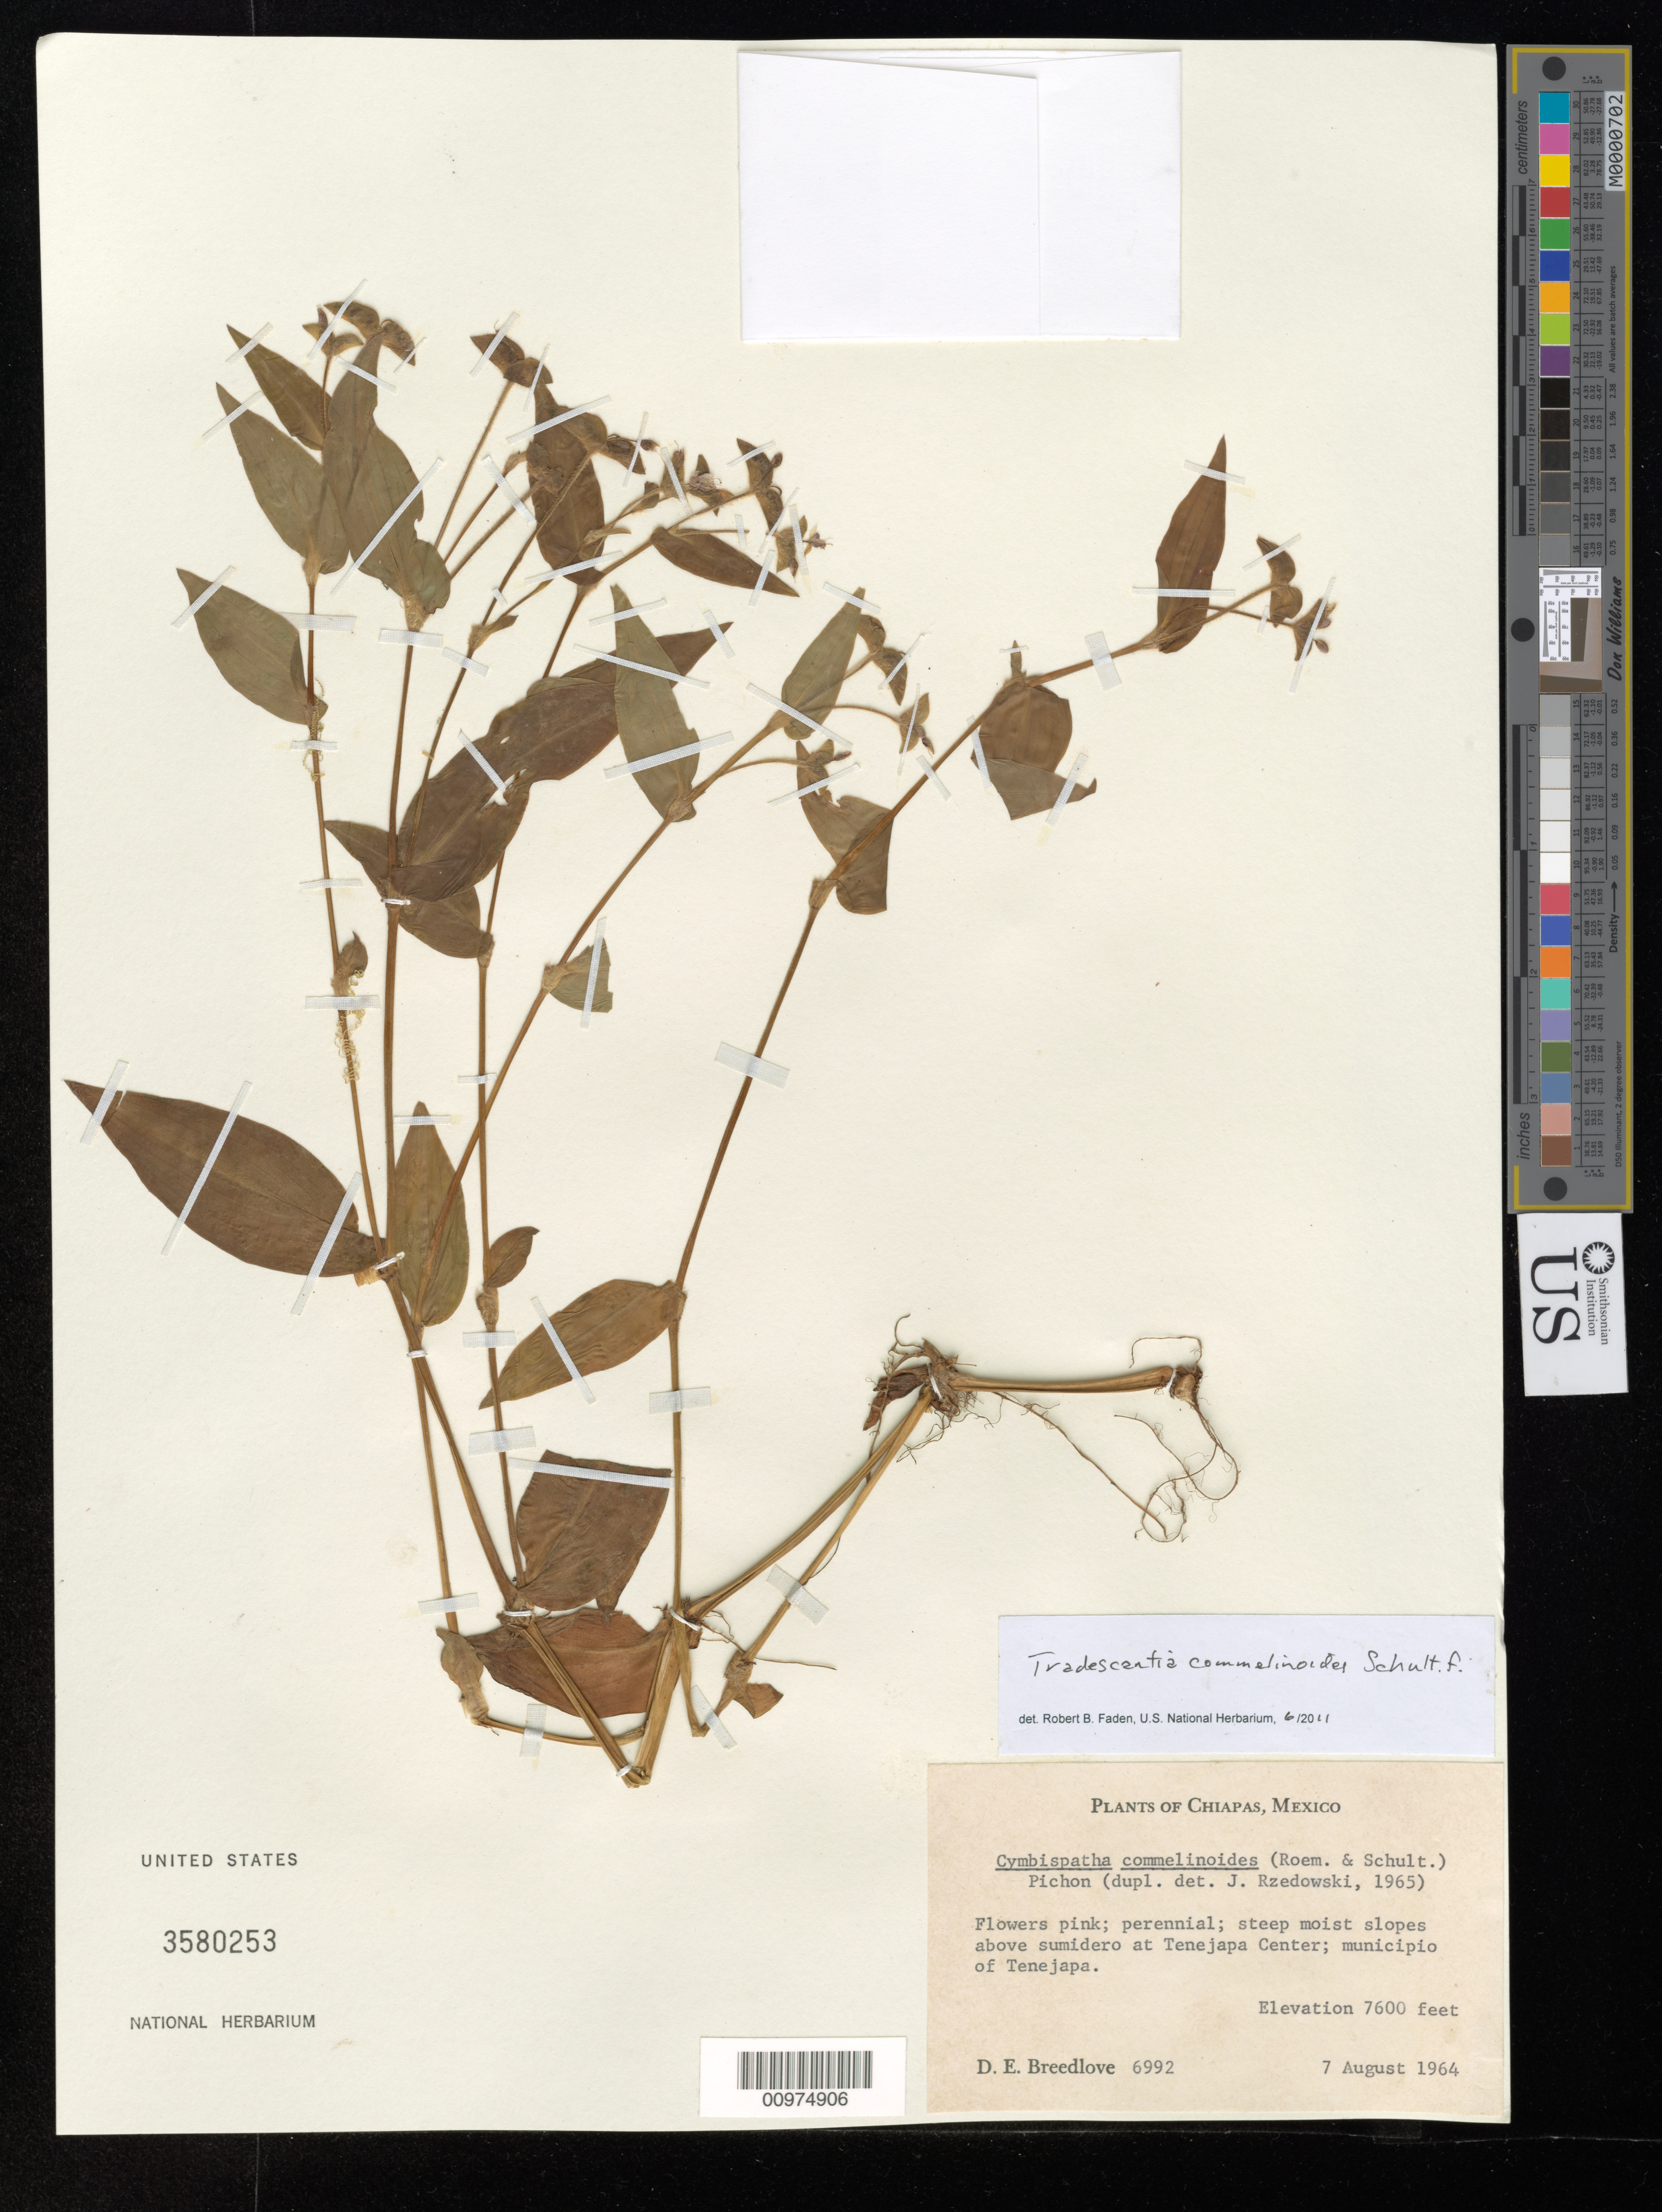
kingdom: Plantae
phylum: Tracheophyta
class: Liliopsida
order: Commelinales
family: Commelinaceae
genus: Tradescantia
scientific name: Tradescantia commelinoides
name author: Schult. & Schult. f.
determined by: Faden, Robert B., (US), Smithsonian Institution - National Museum of Natural History (UNITED STATES)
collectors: D. E. Breedlove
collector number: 6992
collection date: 1964-08-07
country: Mexico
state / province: Chiapas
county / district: Tenejapa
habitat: steep moist slopes above sumidero at Tenejapa Center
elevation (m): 2316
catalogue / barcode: US 3580253